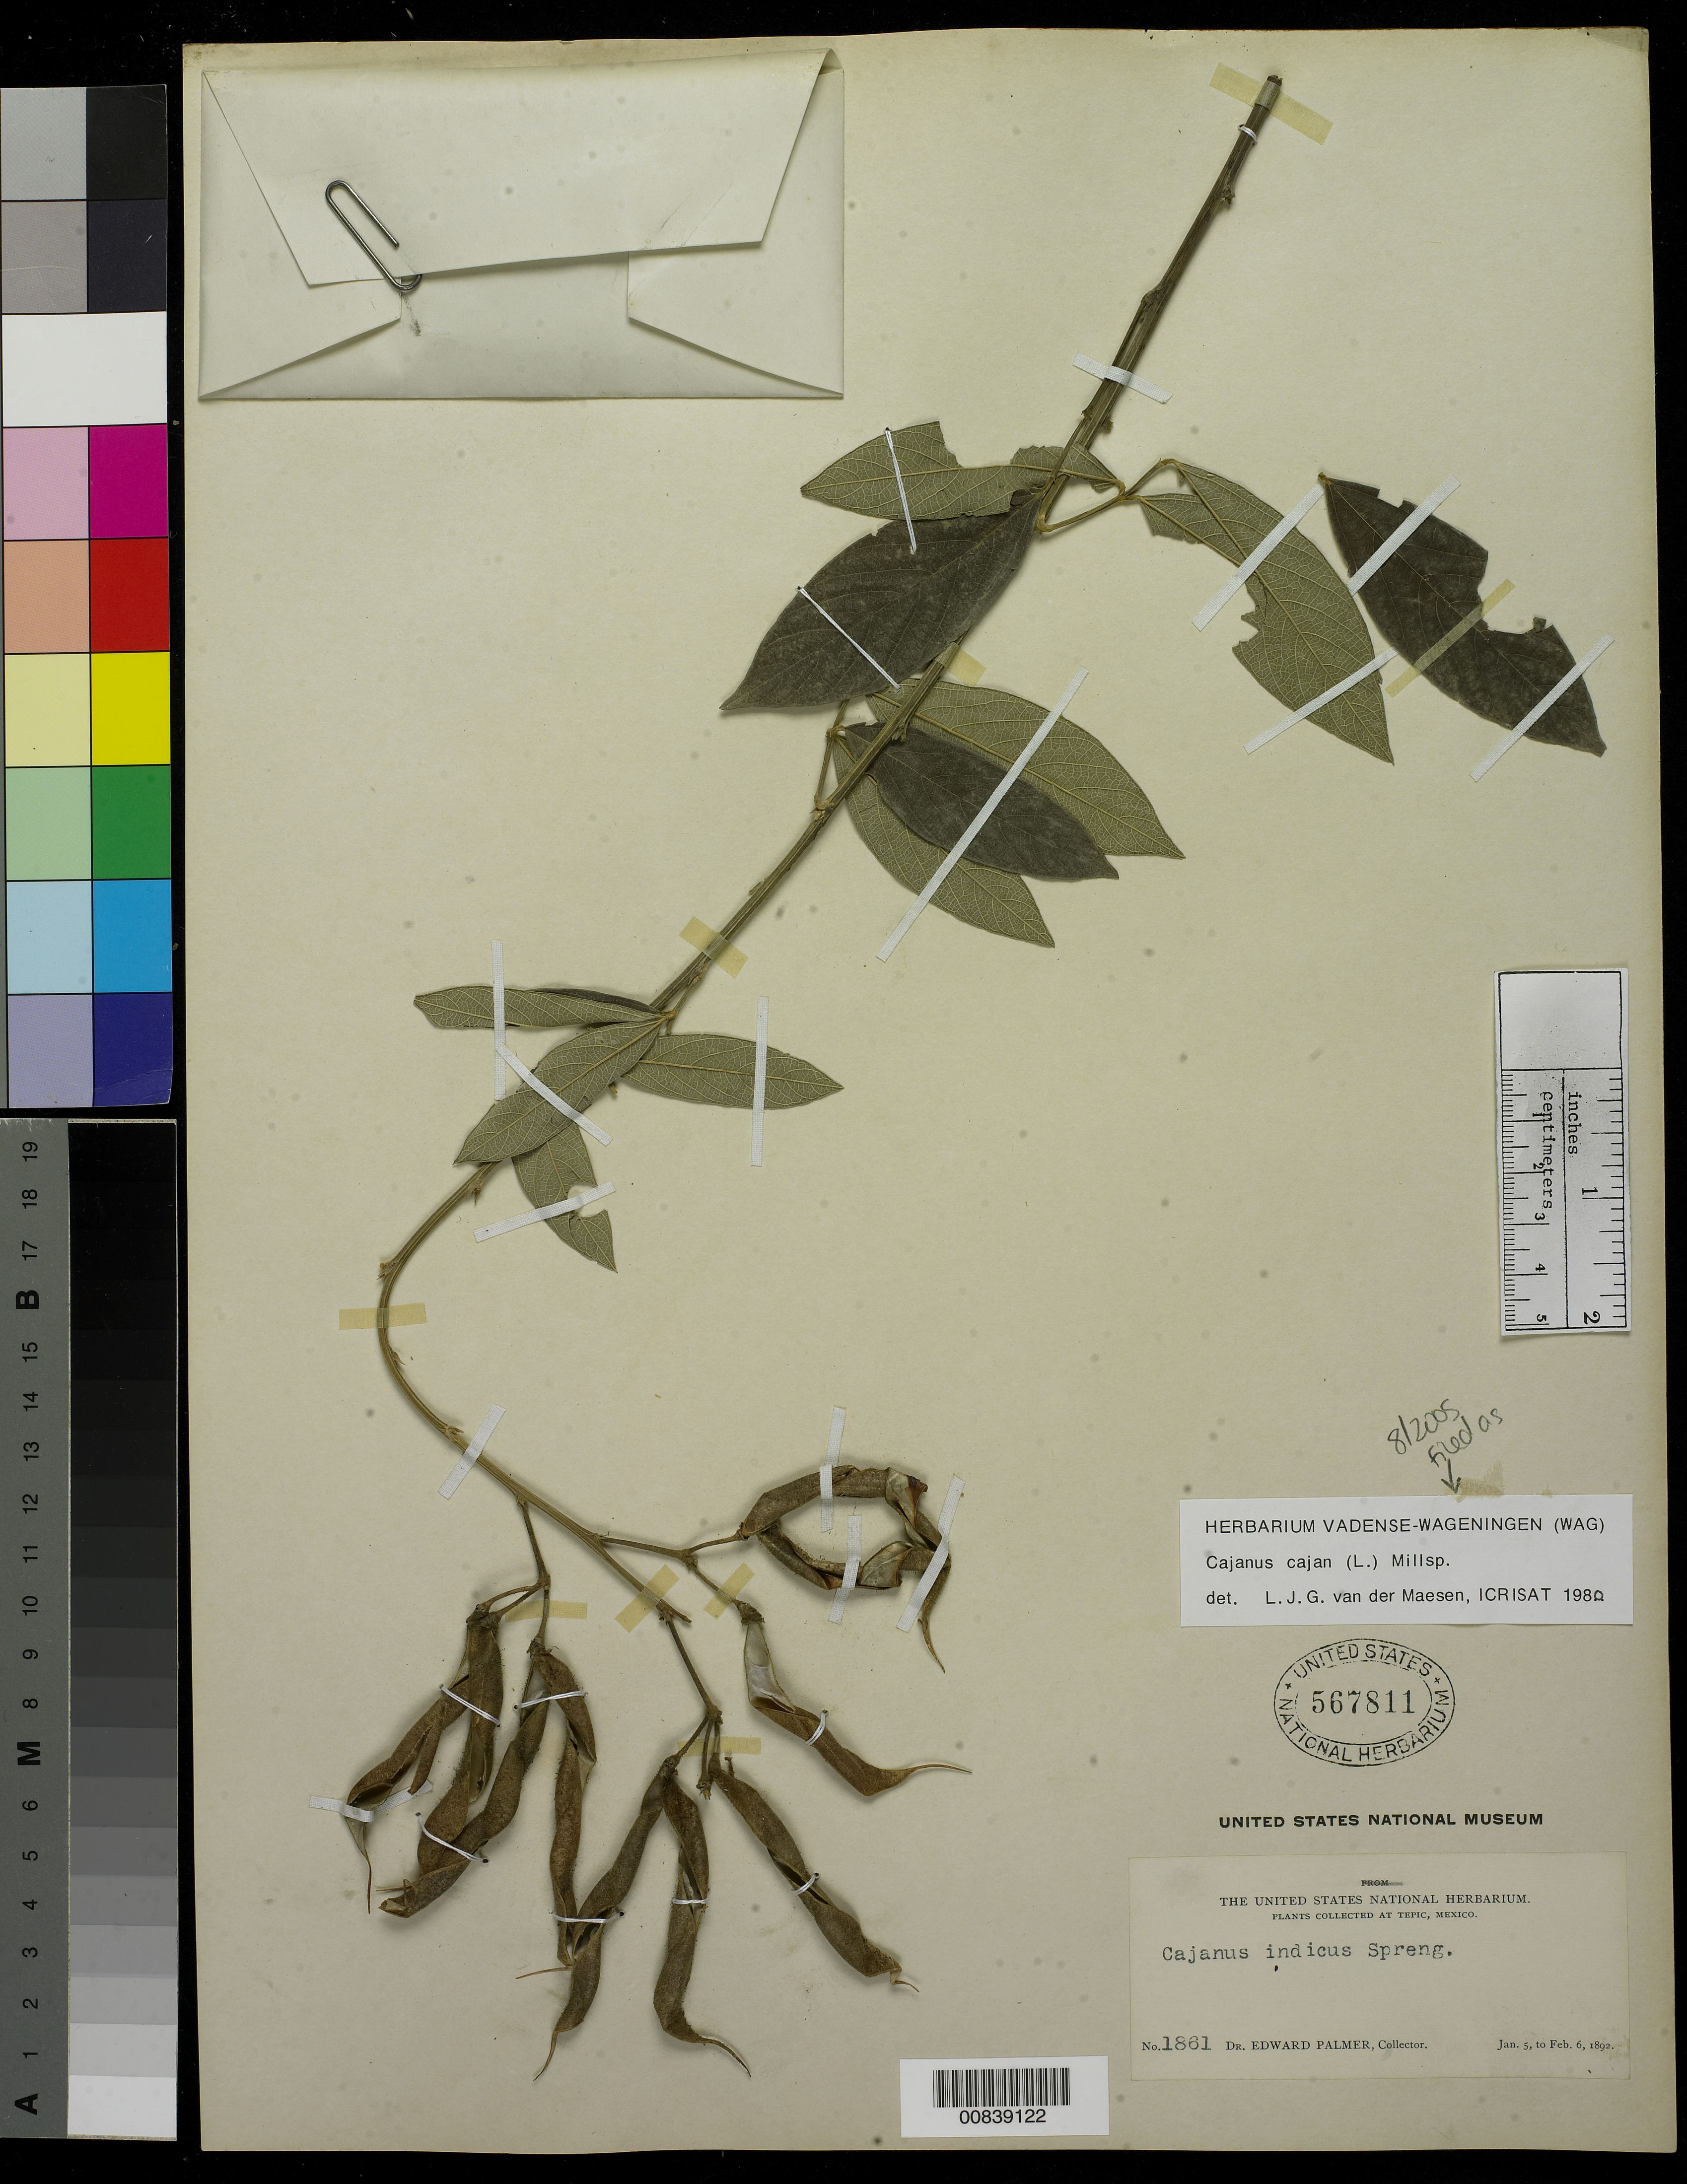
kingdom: Plantae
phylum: Tracheophyta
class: Magnoliopsida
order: Fabales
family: Fabaceae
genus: Cajanus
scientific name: Cajanus cajan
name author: (L.) Huth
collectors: E. Palmer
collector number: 1861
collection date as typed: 05 Jan 1892 to 06 Feb 1892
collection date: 1892-01-05/1892-02-06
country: Mexico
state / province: Nayarit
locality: Tepic, Nayarit.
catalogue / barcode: US 567811